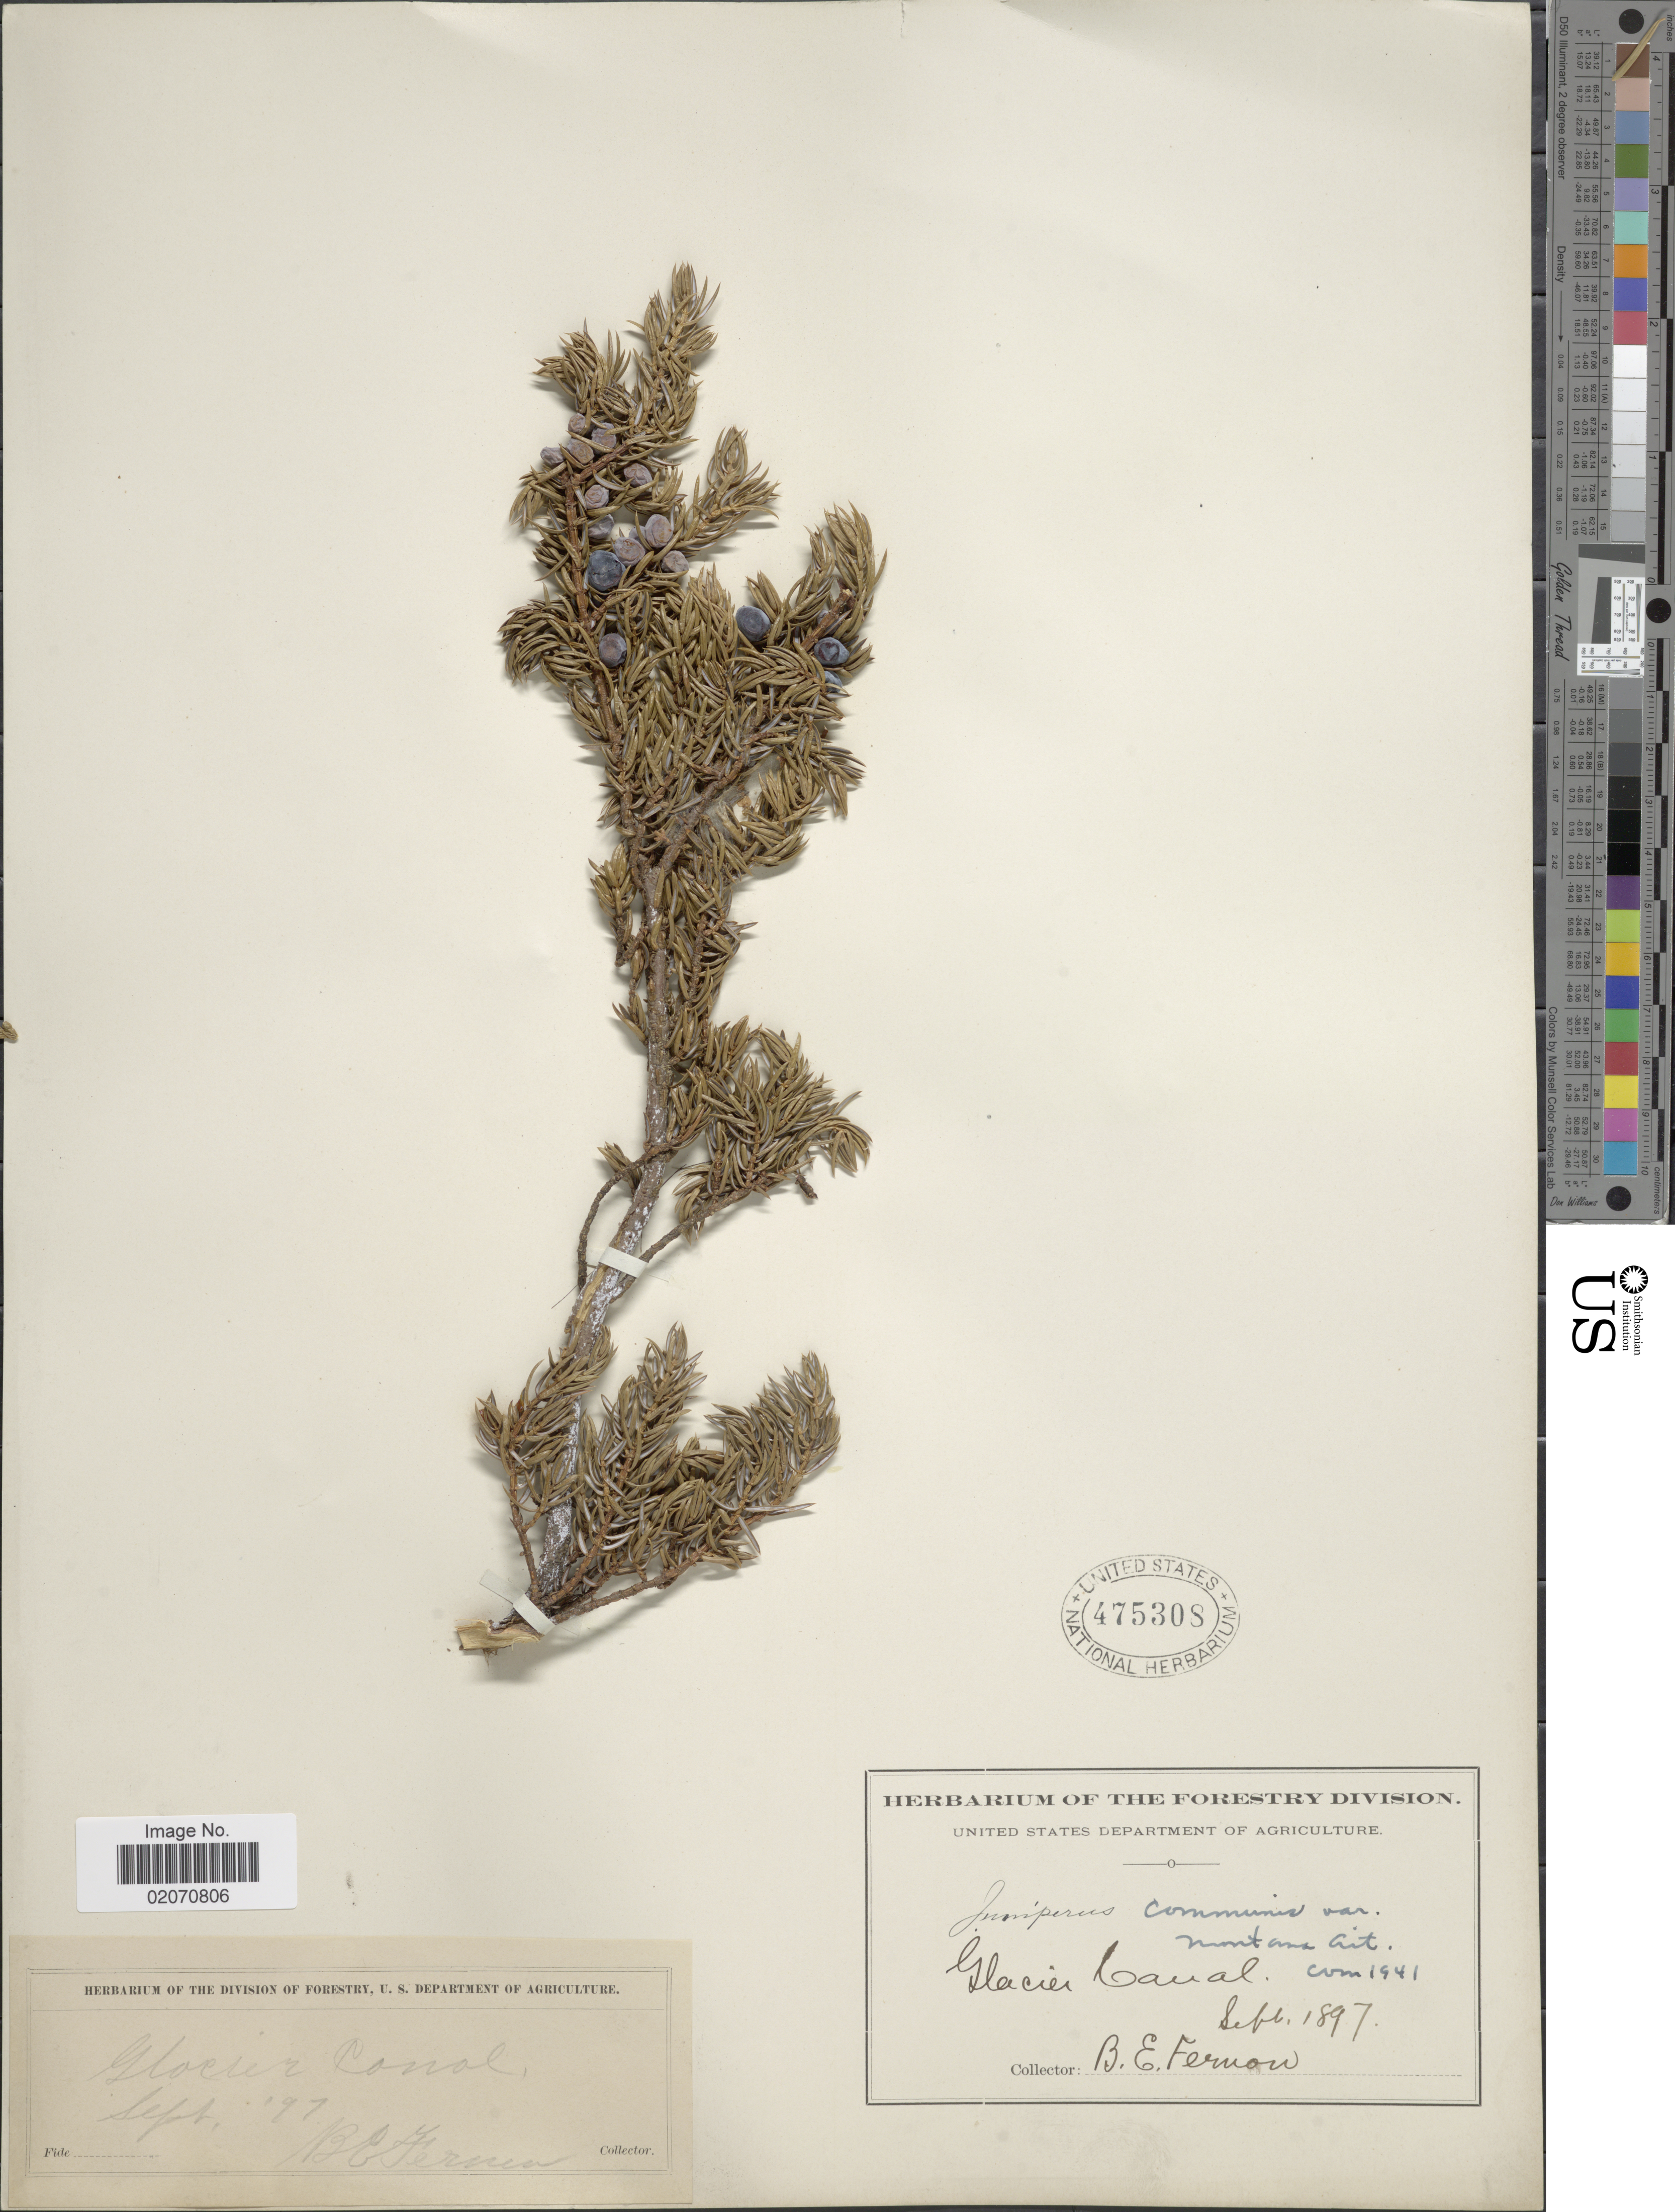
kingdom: Plantae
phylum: Tracheophyta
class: Pinopsida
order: Pinales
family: Cupressaceae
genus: Juniperus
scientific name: Juniperus communis subsp. nana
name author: (Willd.) Syme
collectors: B. Fernow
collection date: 1897-09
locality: Glacier Canal [Glacier, Canad.?]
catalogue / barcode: US 475308